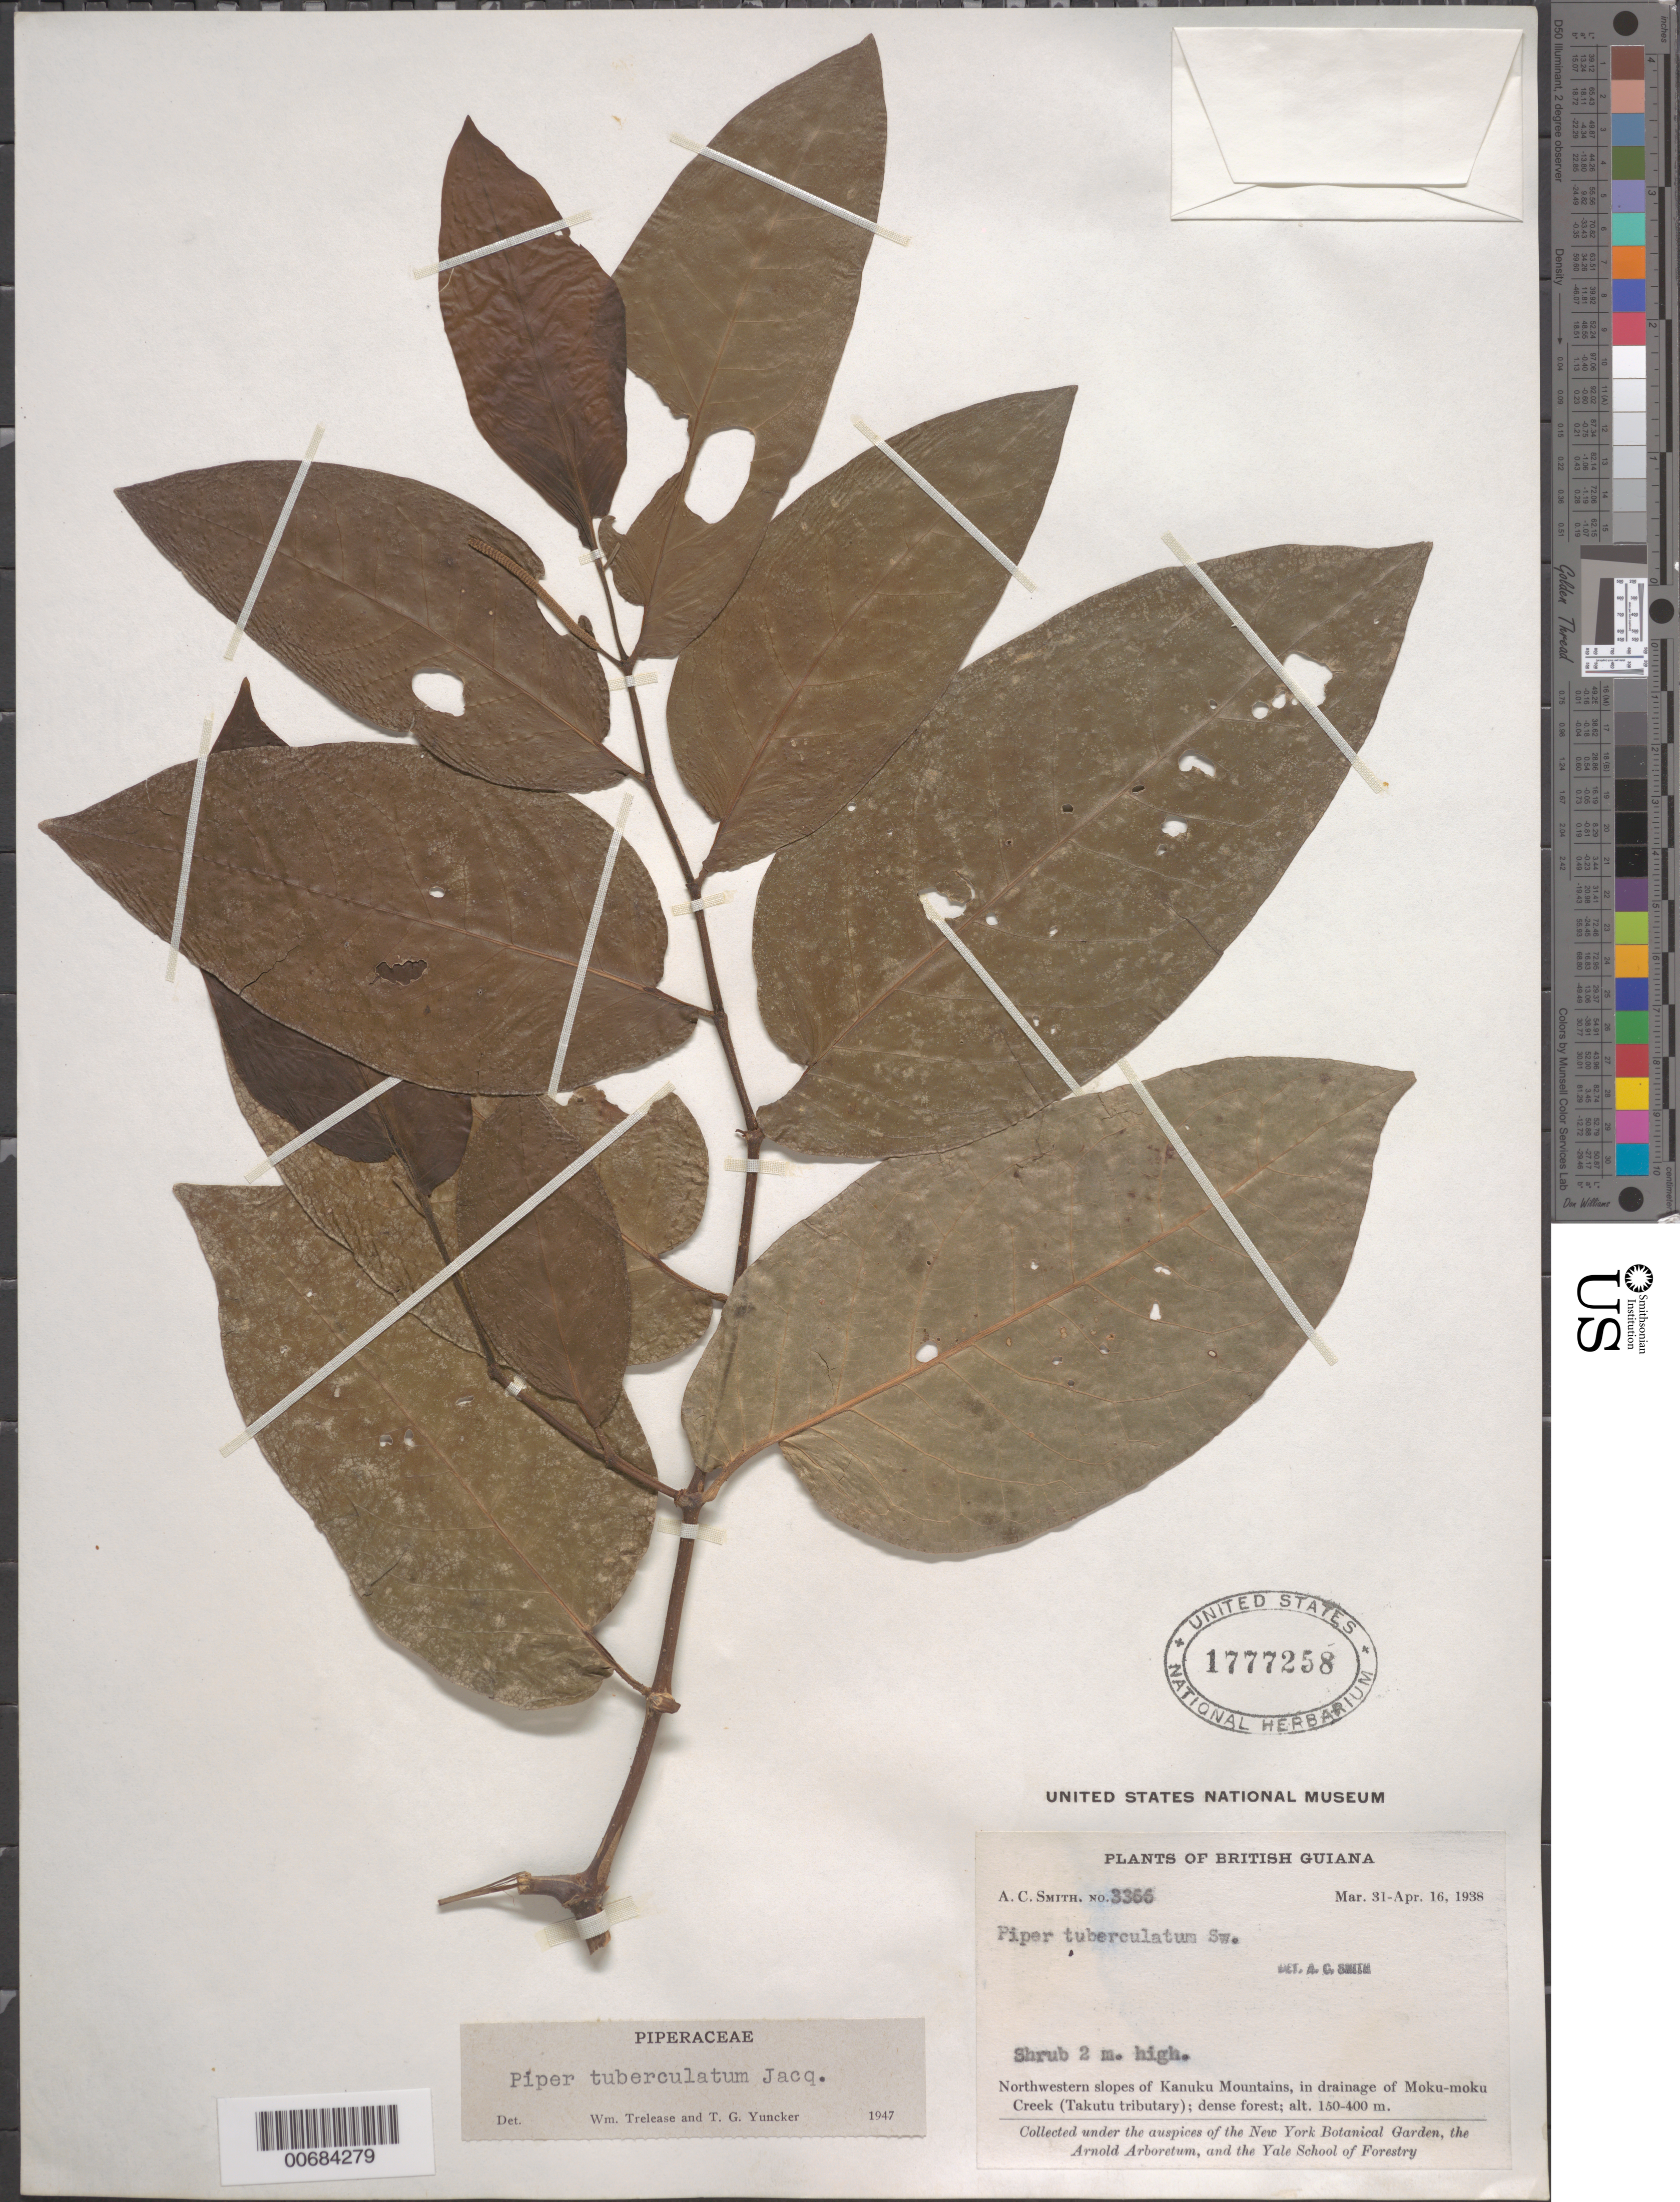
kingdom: Plantae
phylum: Tracheophyta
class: Magnoliopsida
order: Piperales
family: Piperaceae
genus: Piper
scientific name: Piper tuberculatum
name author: Jacq.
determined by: Trelease, W.; Yuncker, T. G.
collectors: A. C. Smith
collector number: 3366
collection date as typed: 31-Mar-38 to 16-Apr-38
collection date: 1938-03-31/1938-04-16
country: Guyana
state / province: U. Takutu-U. Essequibo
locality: Kanuku Mts., NW slopes, in drainage of Moku-moku Creek (Takutu tributary)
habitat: Dense forest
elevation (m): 150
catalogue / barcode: US 1777258